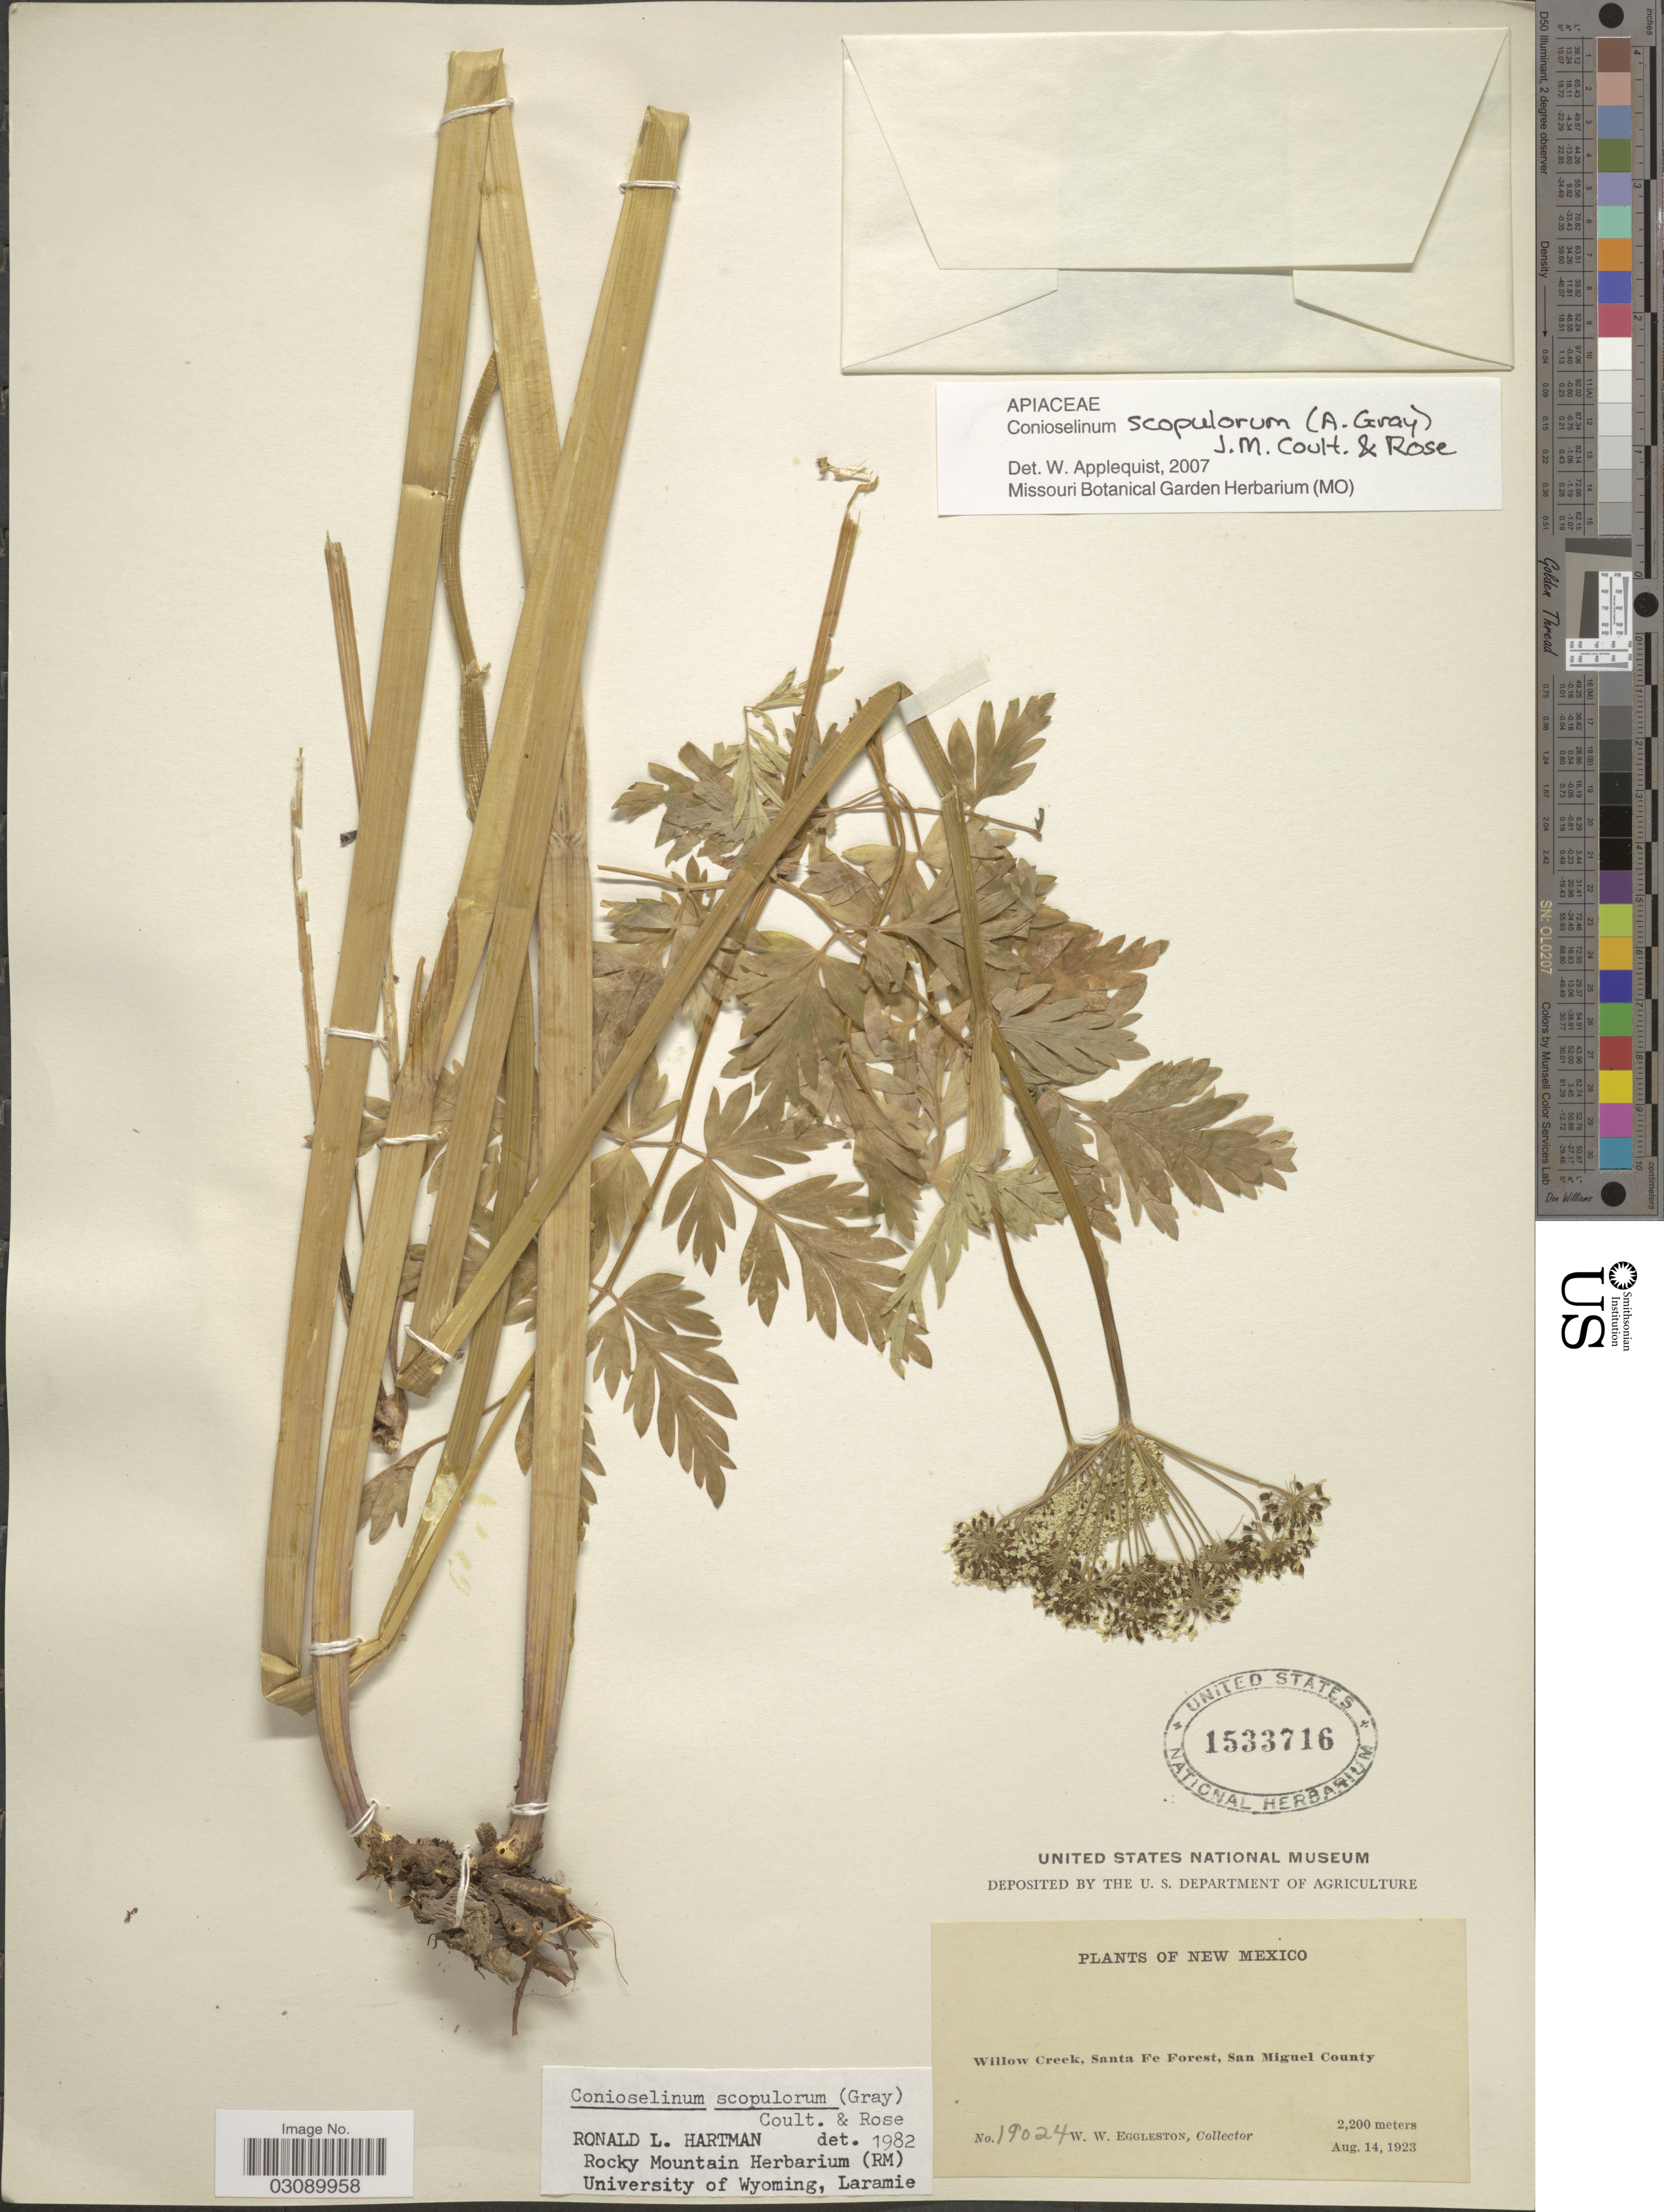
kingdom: Plantae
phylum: Tracheophyta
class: Magnoliopsida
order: Apiales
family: Apiaceae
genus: Conioselinum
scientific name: Conioselinum scopulorum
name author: (A. Gray) J.M. Coult. & Rose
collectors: W. W. Eggleston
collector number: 19024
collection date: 1923-08-14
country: United States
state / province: New Mexico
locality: Willow Creek, Santa Fe Forest, San Miguel County.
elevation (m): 2200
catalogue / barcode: US 1533716